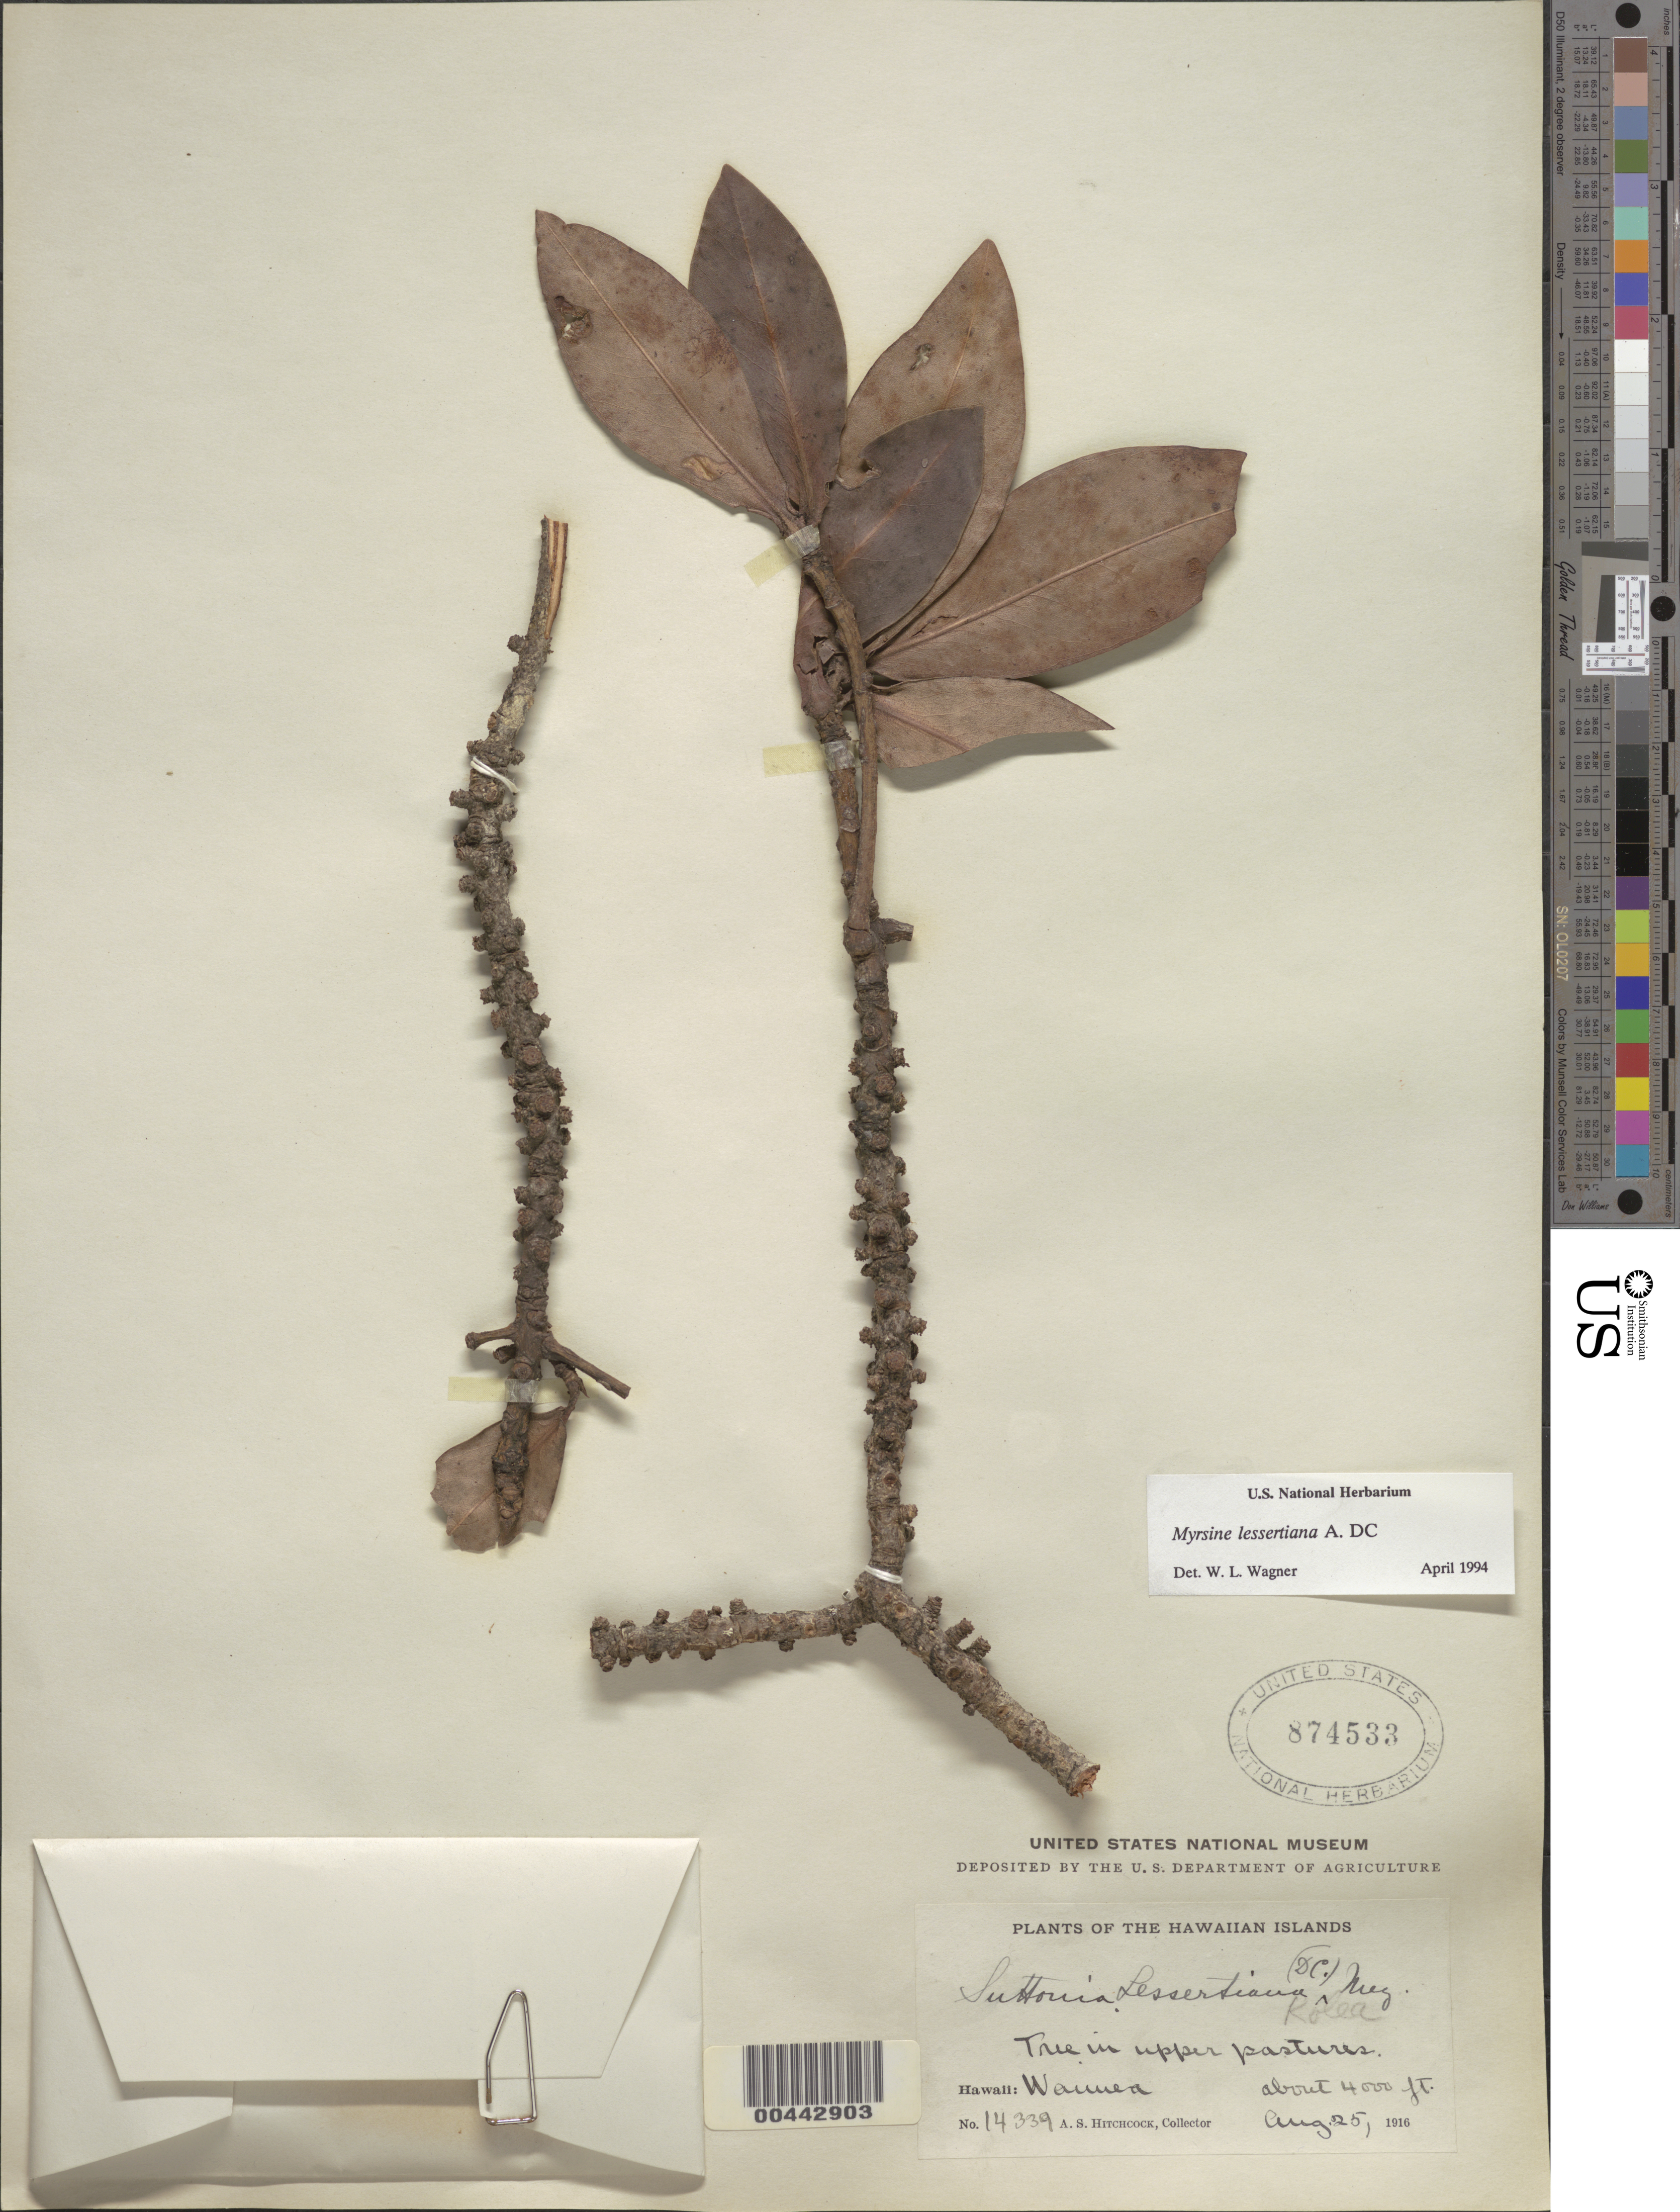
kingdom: Plantae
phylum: Tracheophyta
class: Magnoliopsida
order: Ericales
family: Primulaceae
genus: Myrsine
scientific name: Myrsine lessertiana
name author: A. DC.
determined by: Wagner, W. L., (BOT), Smithsonian Institution - National Museum of Natural History (UNITED STATES)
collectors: A. S. Hitchcock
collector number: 14339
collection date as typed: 25 Aug 1916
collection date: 1916-08-25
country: United States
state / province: Hawaii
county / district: Kauai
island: Kaua'i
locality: Waimea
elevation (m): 1219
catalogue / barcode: US 874533